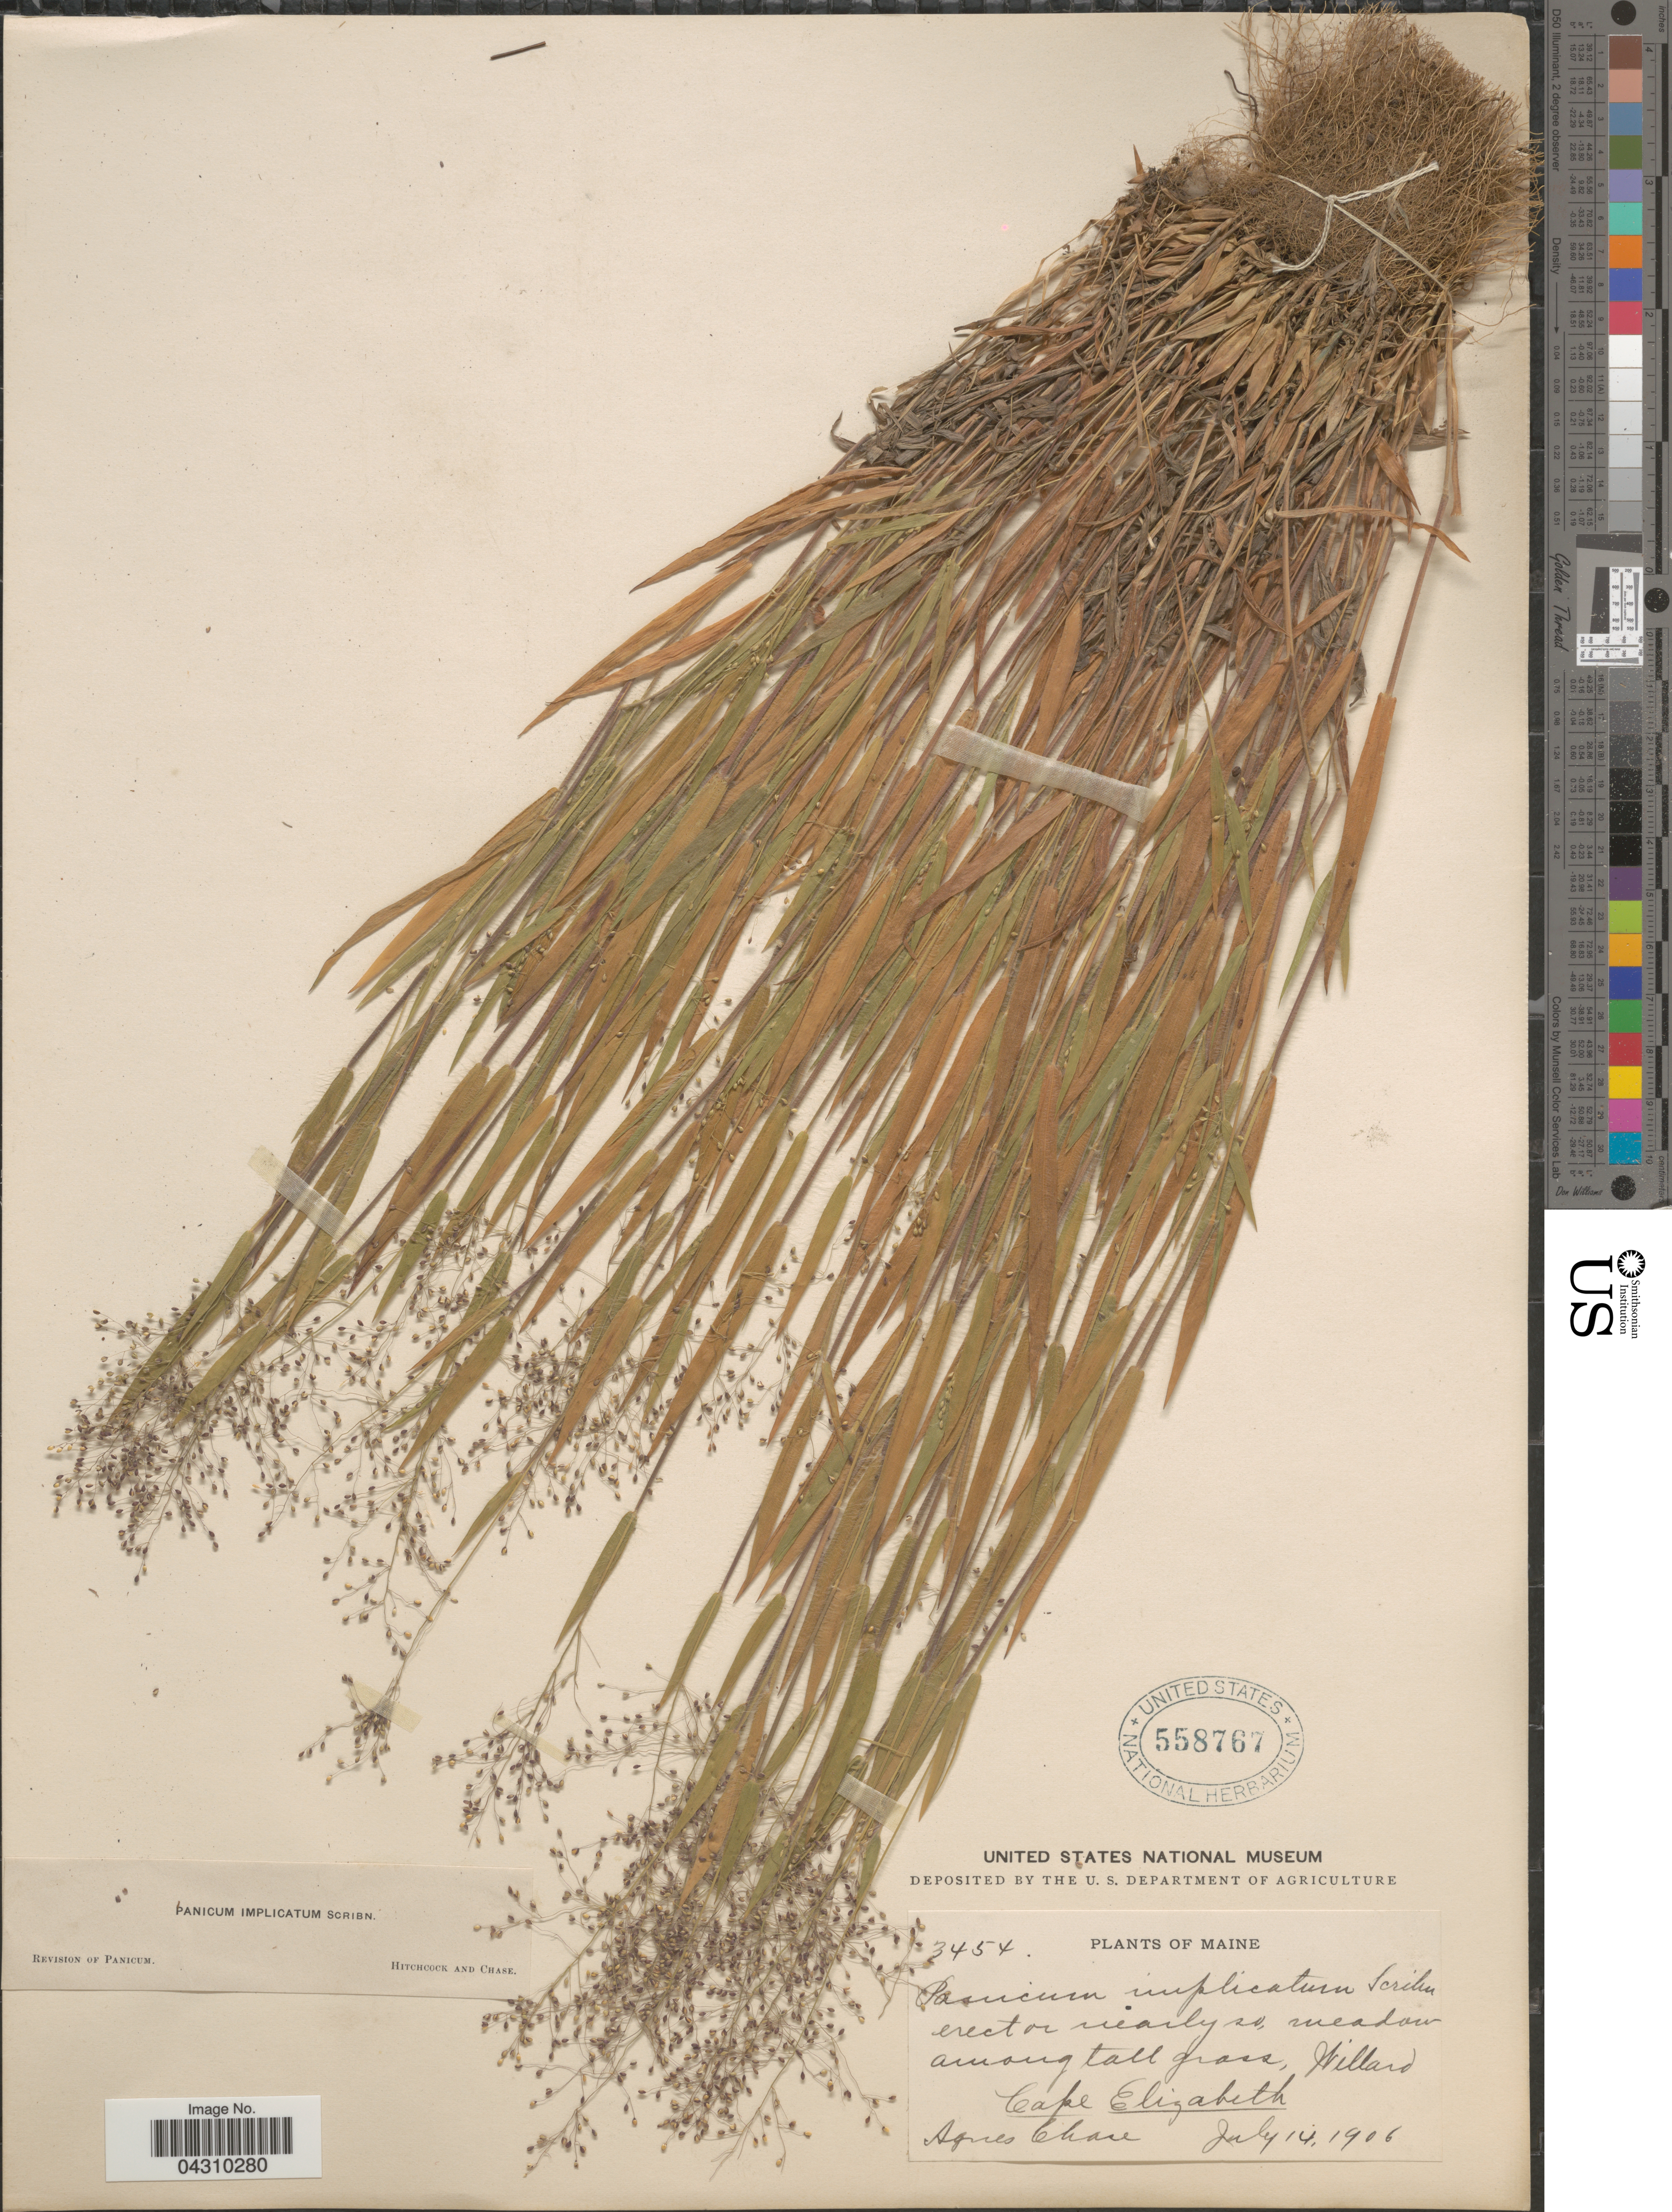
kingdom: Plantae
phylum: Tracheophyta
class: Liliopsida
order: Poales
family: Poaceae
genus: Dichanthelium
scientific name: Dichanthelium acuminatum var. acuminatum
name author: (Sw.) Gould & C.A. Clark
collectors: A. Chase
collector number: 3454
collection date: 1906-07-14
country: United States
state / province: Maine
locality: Meadow among tall grass, Willard. Cape Elizabeth.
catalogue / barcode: US 558767